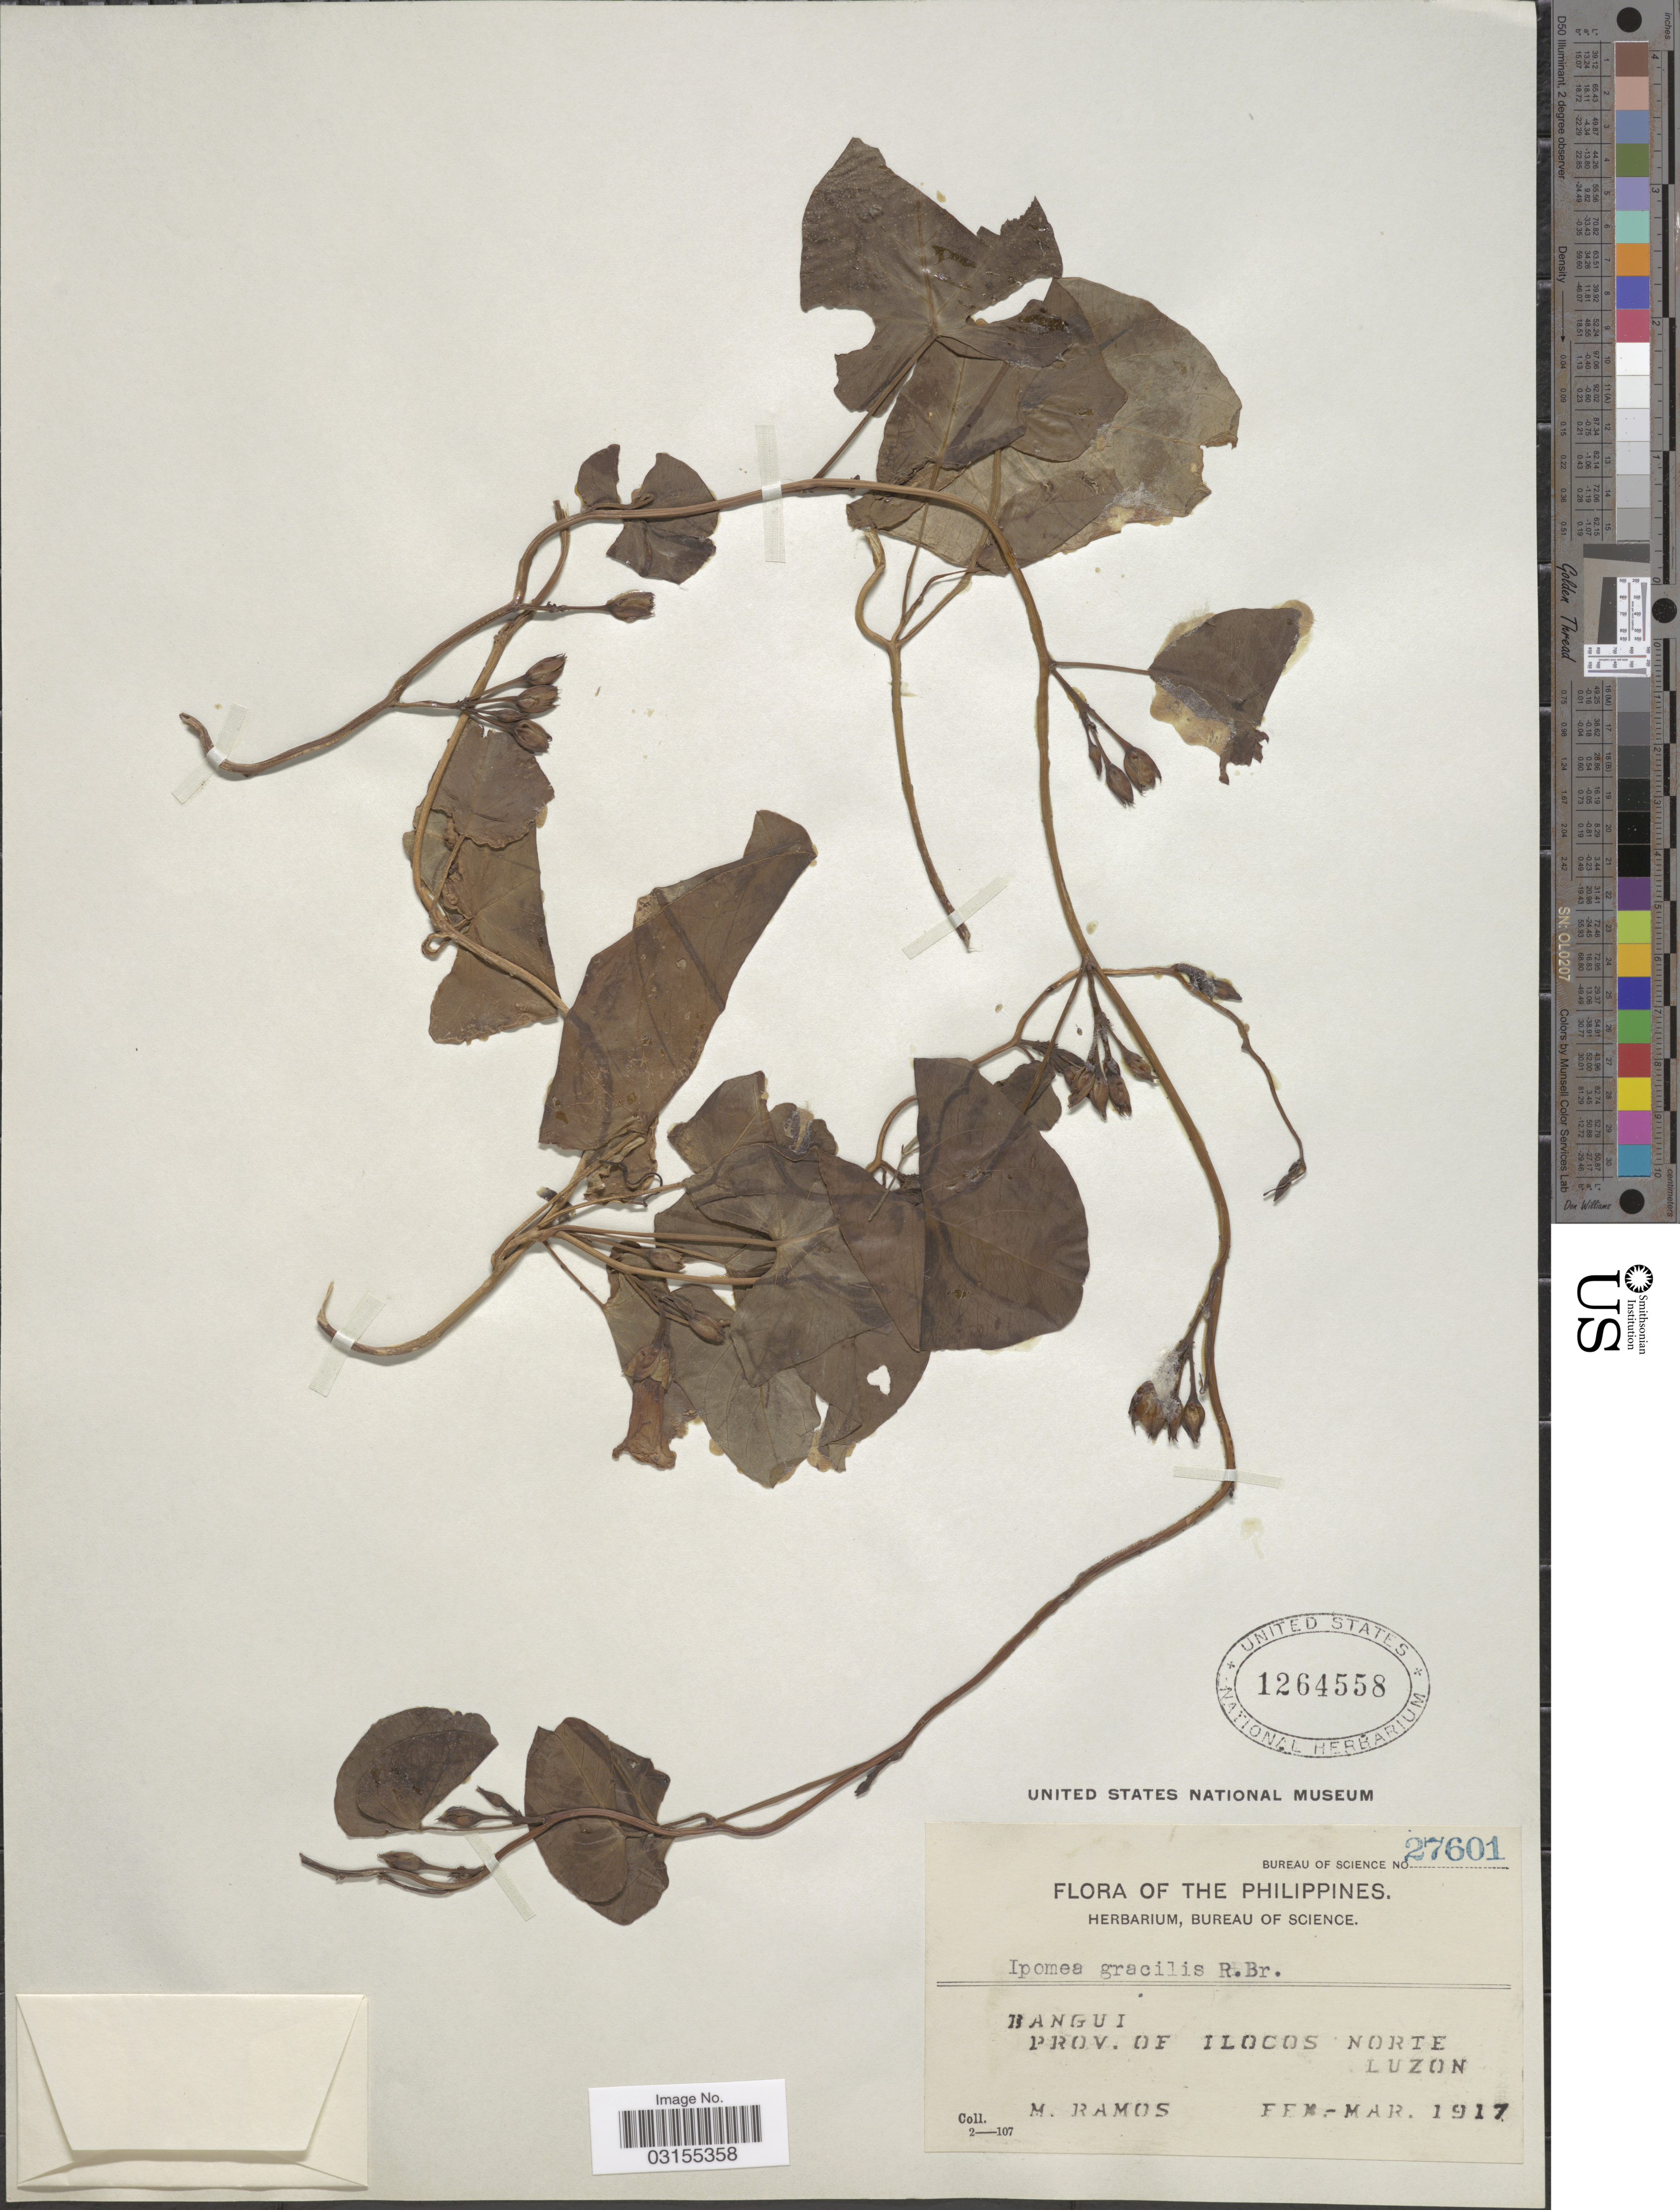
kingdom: Plantae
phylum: Tracheophyta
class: Magnoliopsida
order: Solanales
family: Convolvulaceae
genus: Ipomoea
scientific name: Ipomoea littoralis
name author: Blume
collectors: M. Ramos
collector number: Bureau of Science 27601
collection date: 1917-02/1917-03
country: Philippines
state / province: Ilocos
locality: Bangui Prov. of Ilocos Norte Luzon.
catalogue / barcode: US 1264558